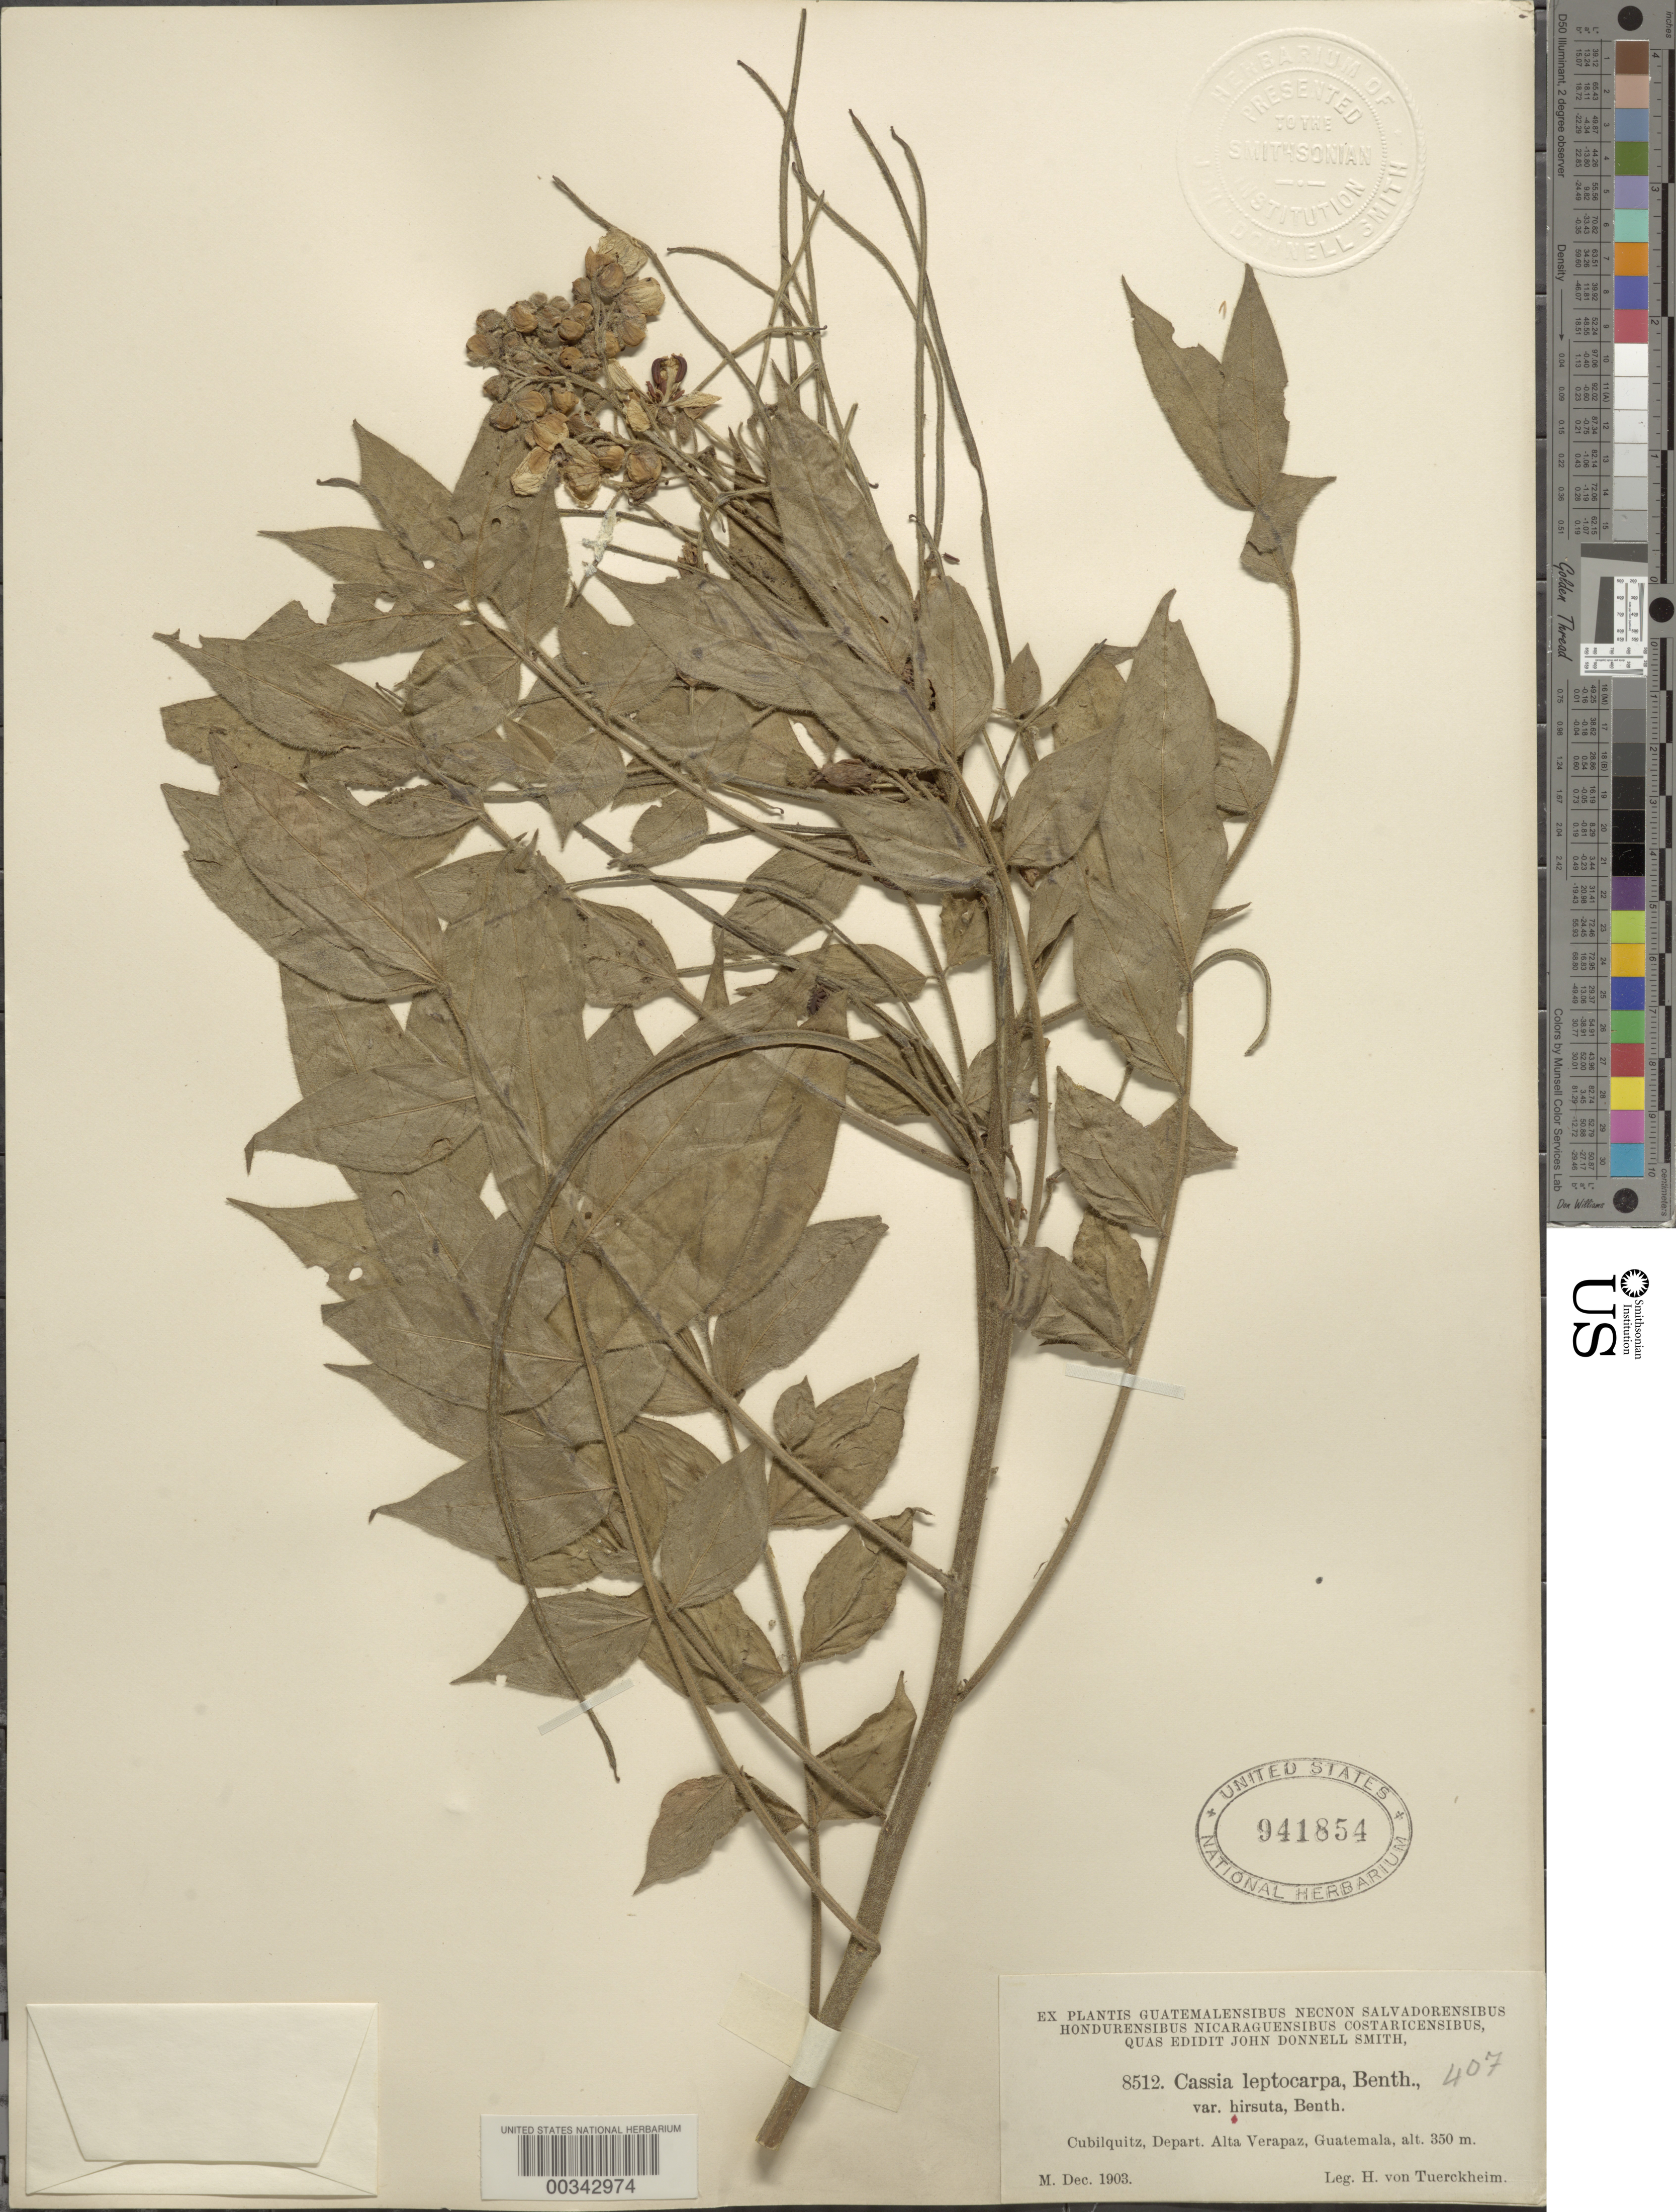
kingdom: Plantae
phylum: Tracheophyta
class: Magnoliopsida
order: Fabales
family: Fabaceae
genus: Senna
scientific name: Senna hirsuta var. leptocarpa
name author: (Benth.) H.S. Irwin & Barneby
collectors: H. von Türckheim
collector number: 8512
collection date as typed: Dec 1903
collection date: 1903-12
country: Guatemala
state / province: Alta Verapaz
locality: Cubilquitz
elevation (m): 350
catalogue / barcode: US 941854